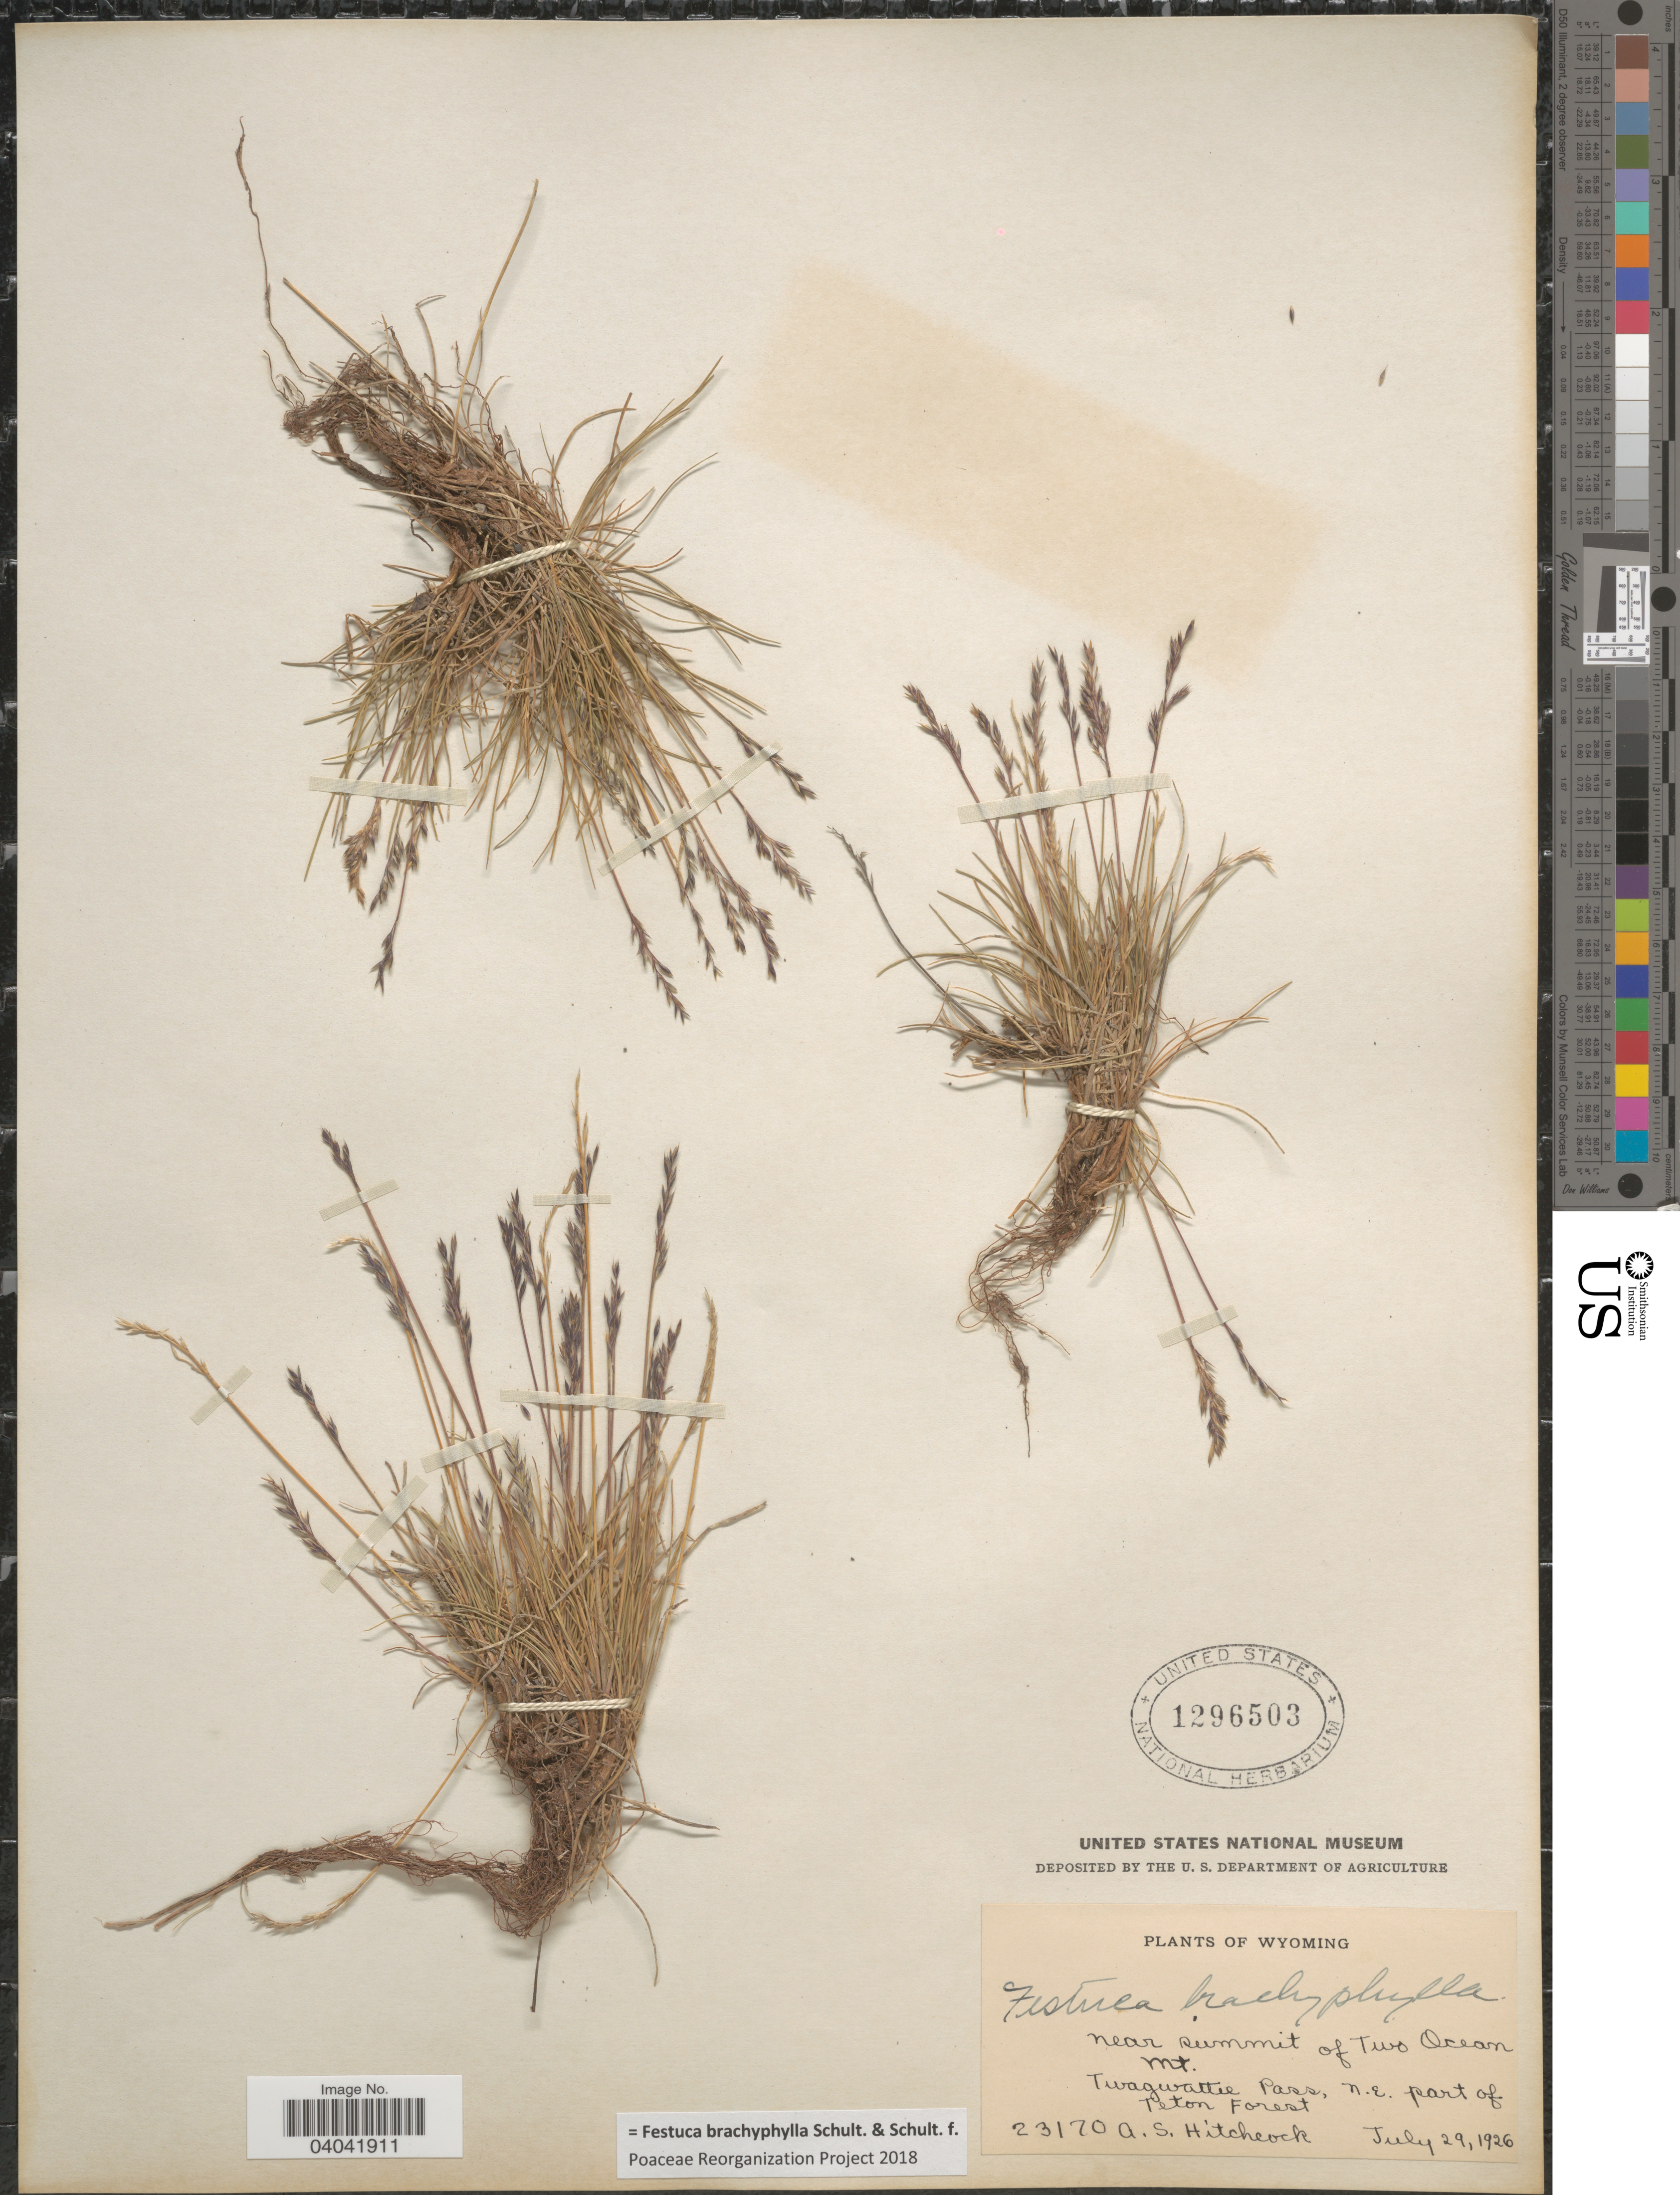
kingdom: Plantae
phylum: Tracheophyta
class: Liliopsida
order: Poales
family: Poaceae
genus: Festuca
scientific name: Festuca brachyphylla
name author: Schult. & Schult. f.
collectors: A. S. Hitchcock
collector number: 23170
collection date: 1926-07-29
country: United States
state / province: Wyoming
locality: Near summit of Two Ocean Mt. Twagwattie Pass, N.E. part of Teton Forest.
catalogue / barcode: US 1296503